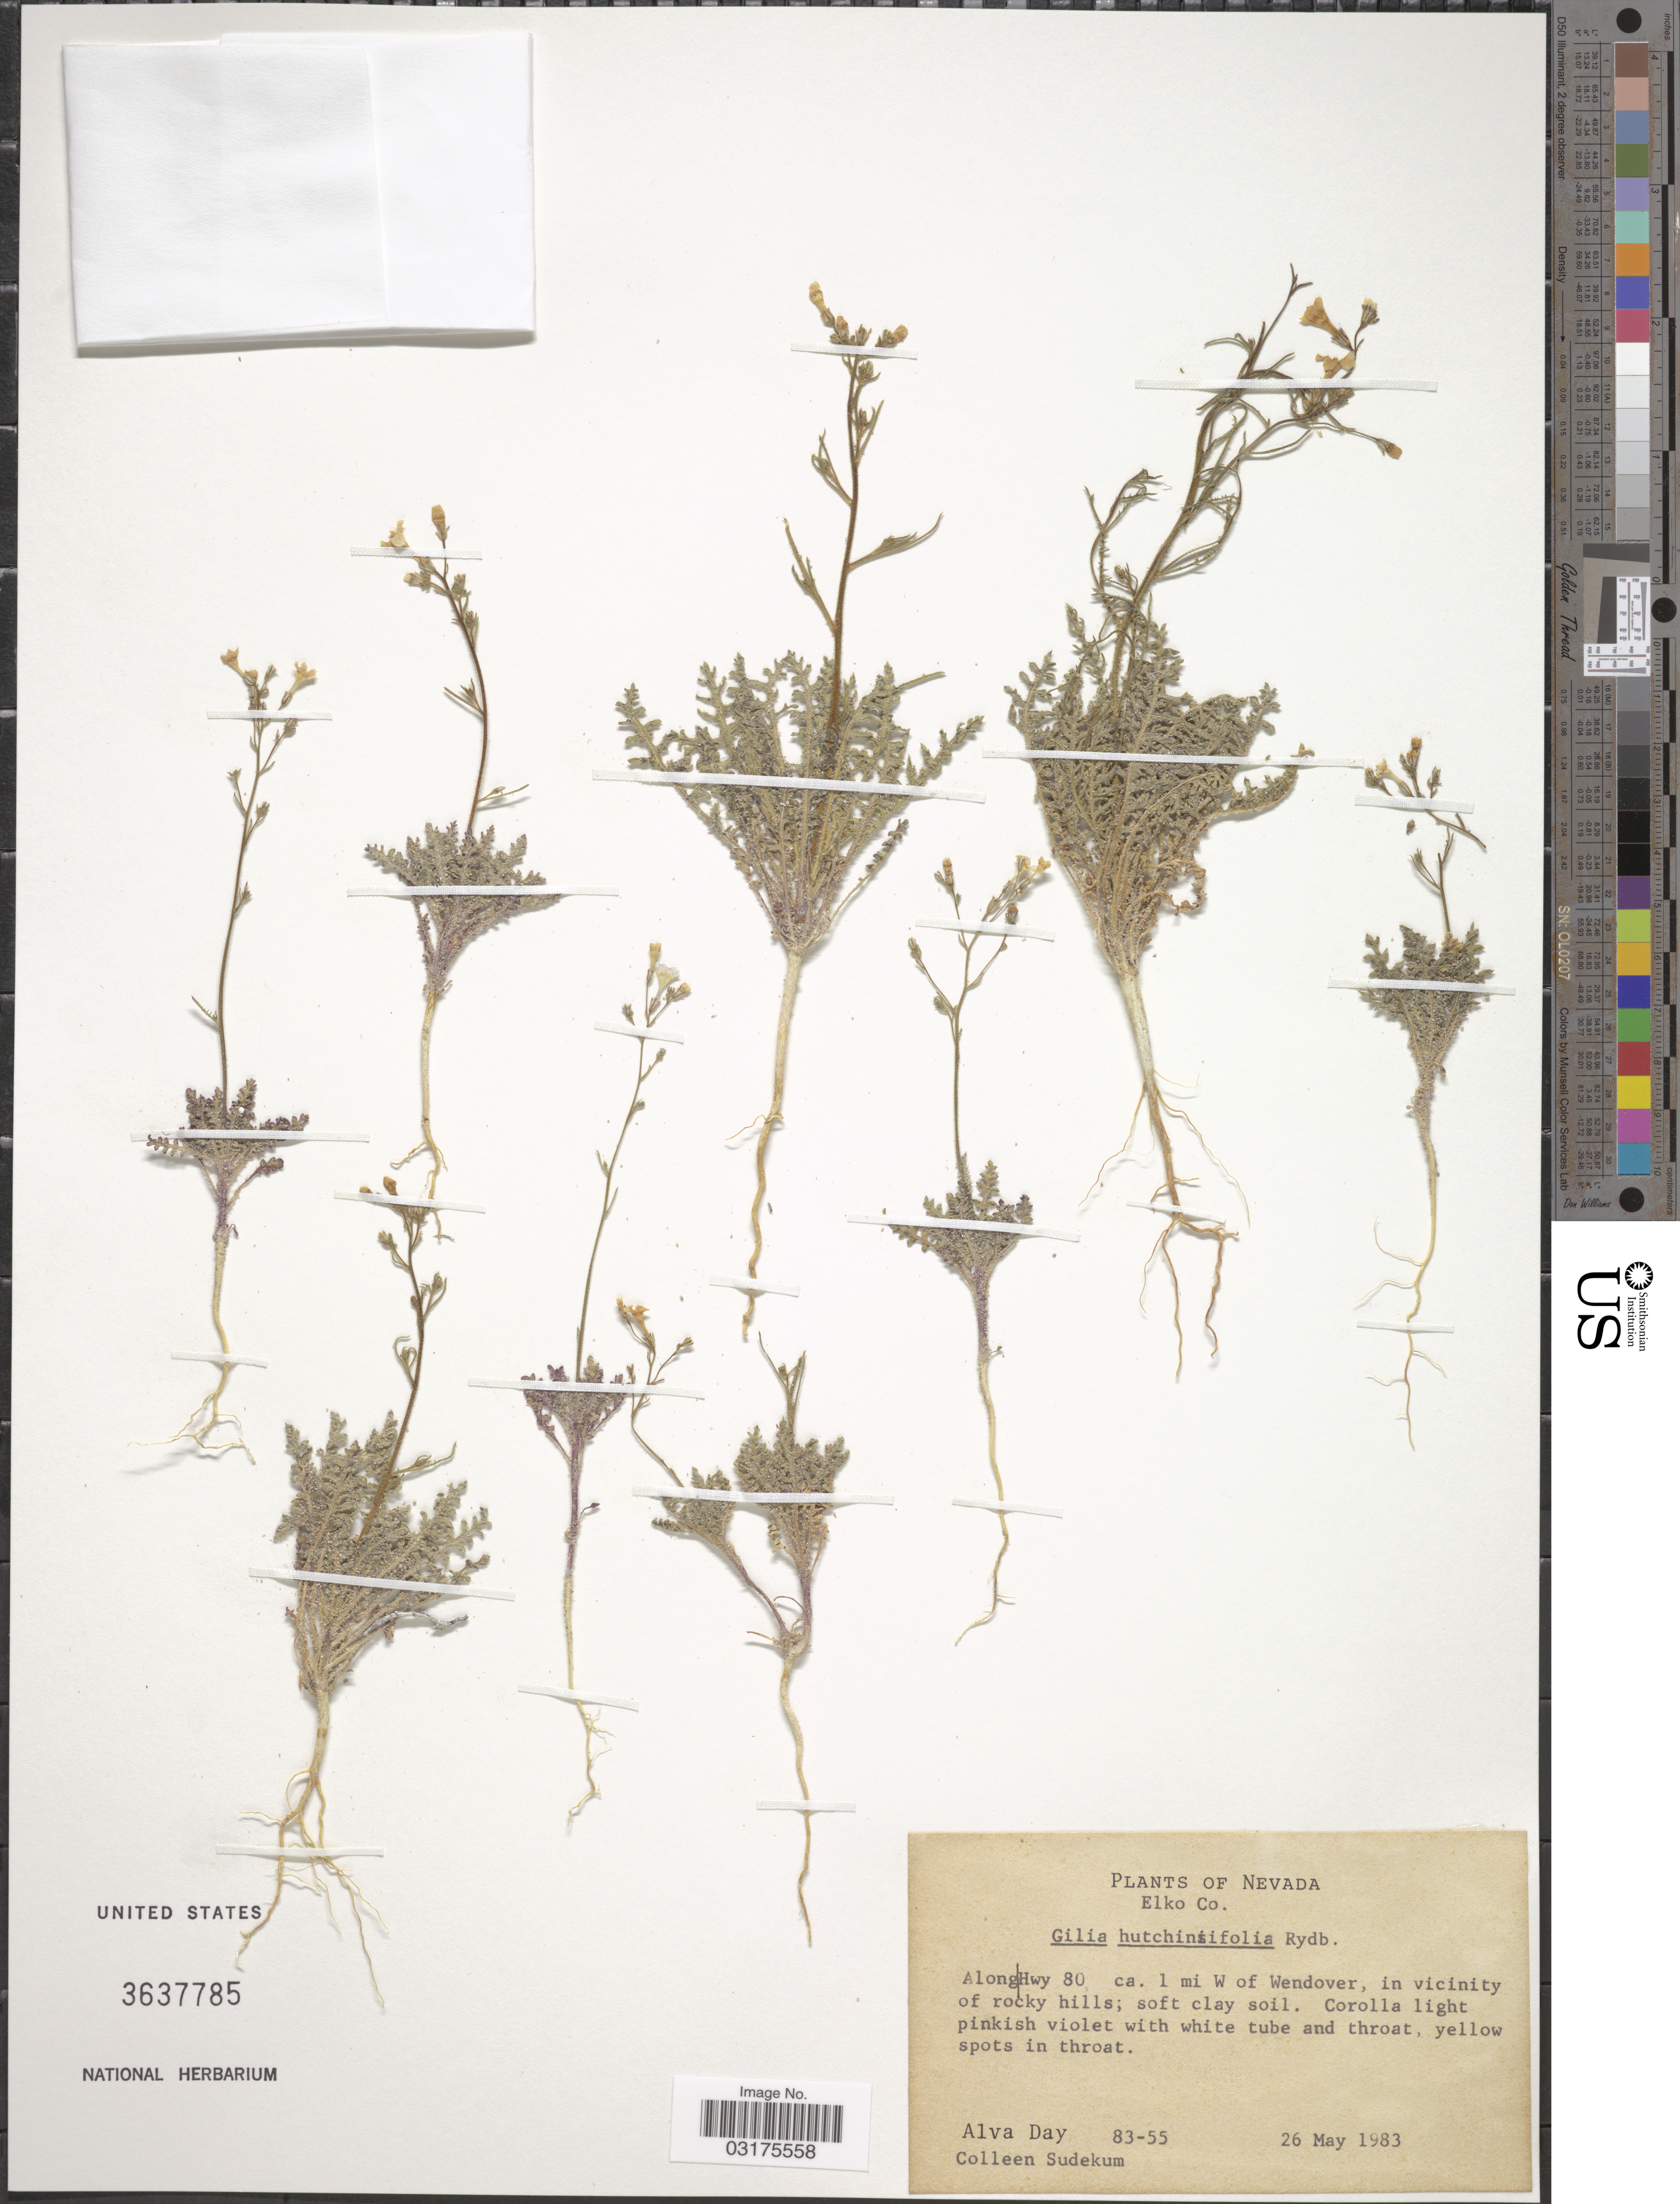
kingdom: Plantae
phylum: Tracheophyta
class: Magnoliopsida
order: Ericales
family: Polemoniaceae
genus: Aliciella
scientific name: Aliciella hutchinsifolia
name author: (Rydb.) J.M. Porter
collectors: A. G. Day & C. Sudekum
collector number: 83-55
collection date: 1983-05-26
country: United States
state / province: Nevada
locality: Elko Co., Along Hwy 80, ca. 1 mi W of Wendover, in vicinity of rocky hills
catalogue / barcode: US 3637785